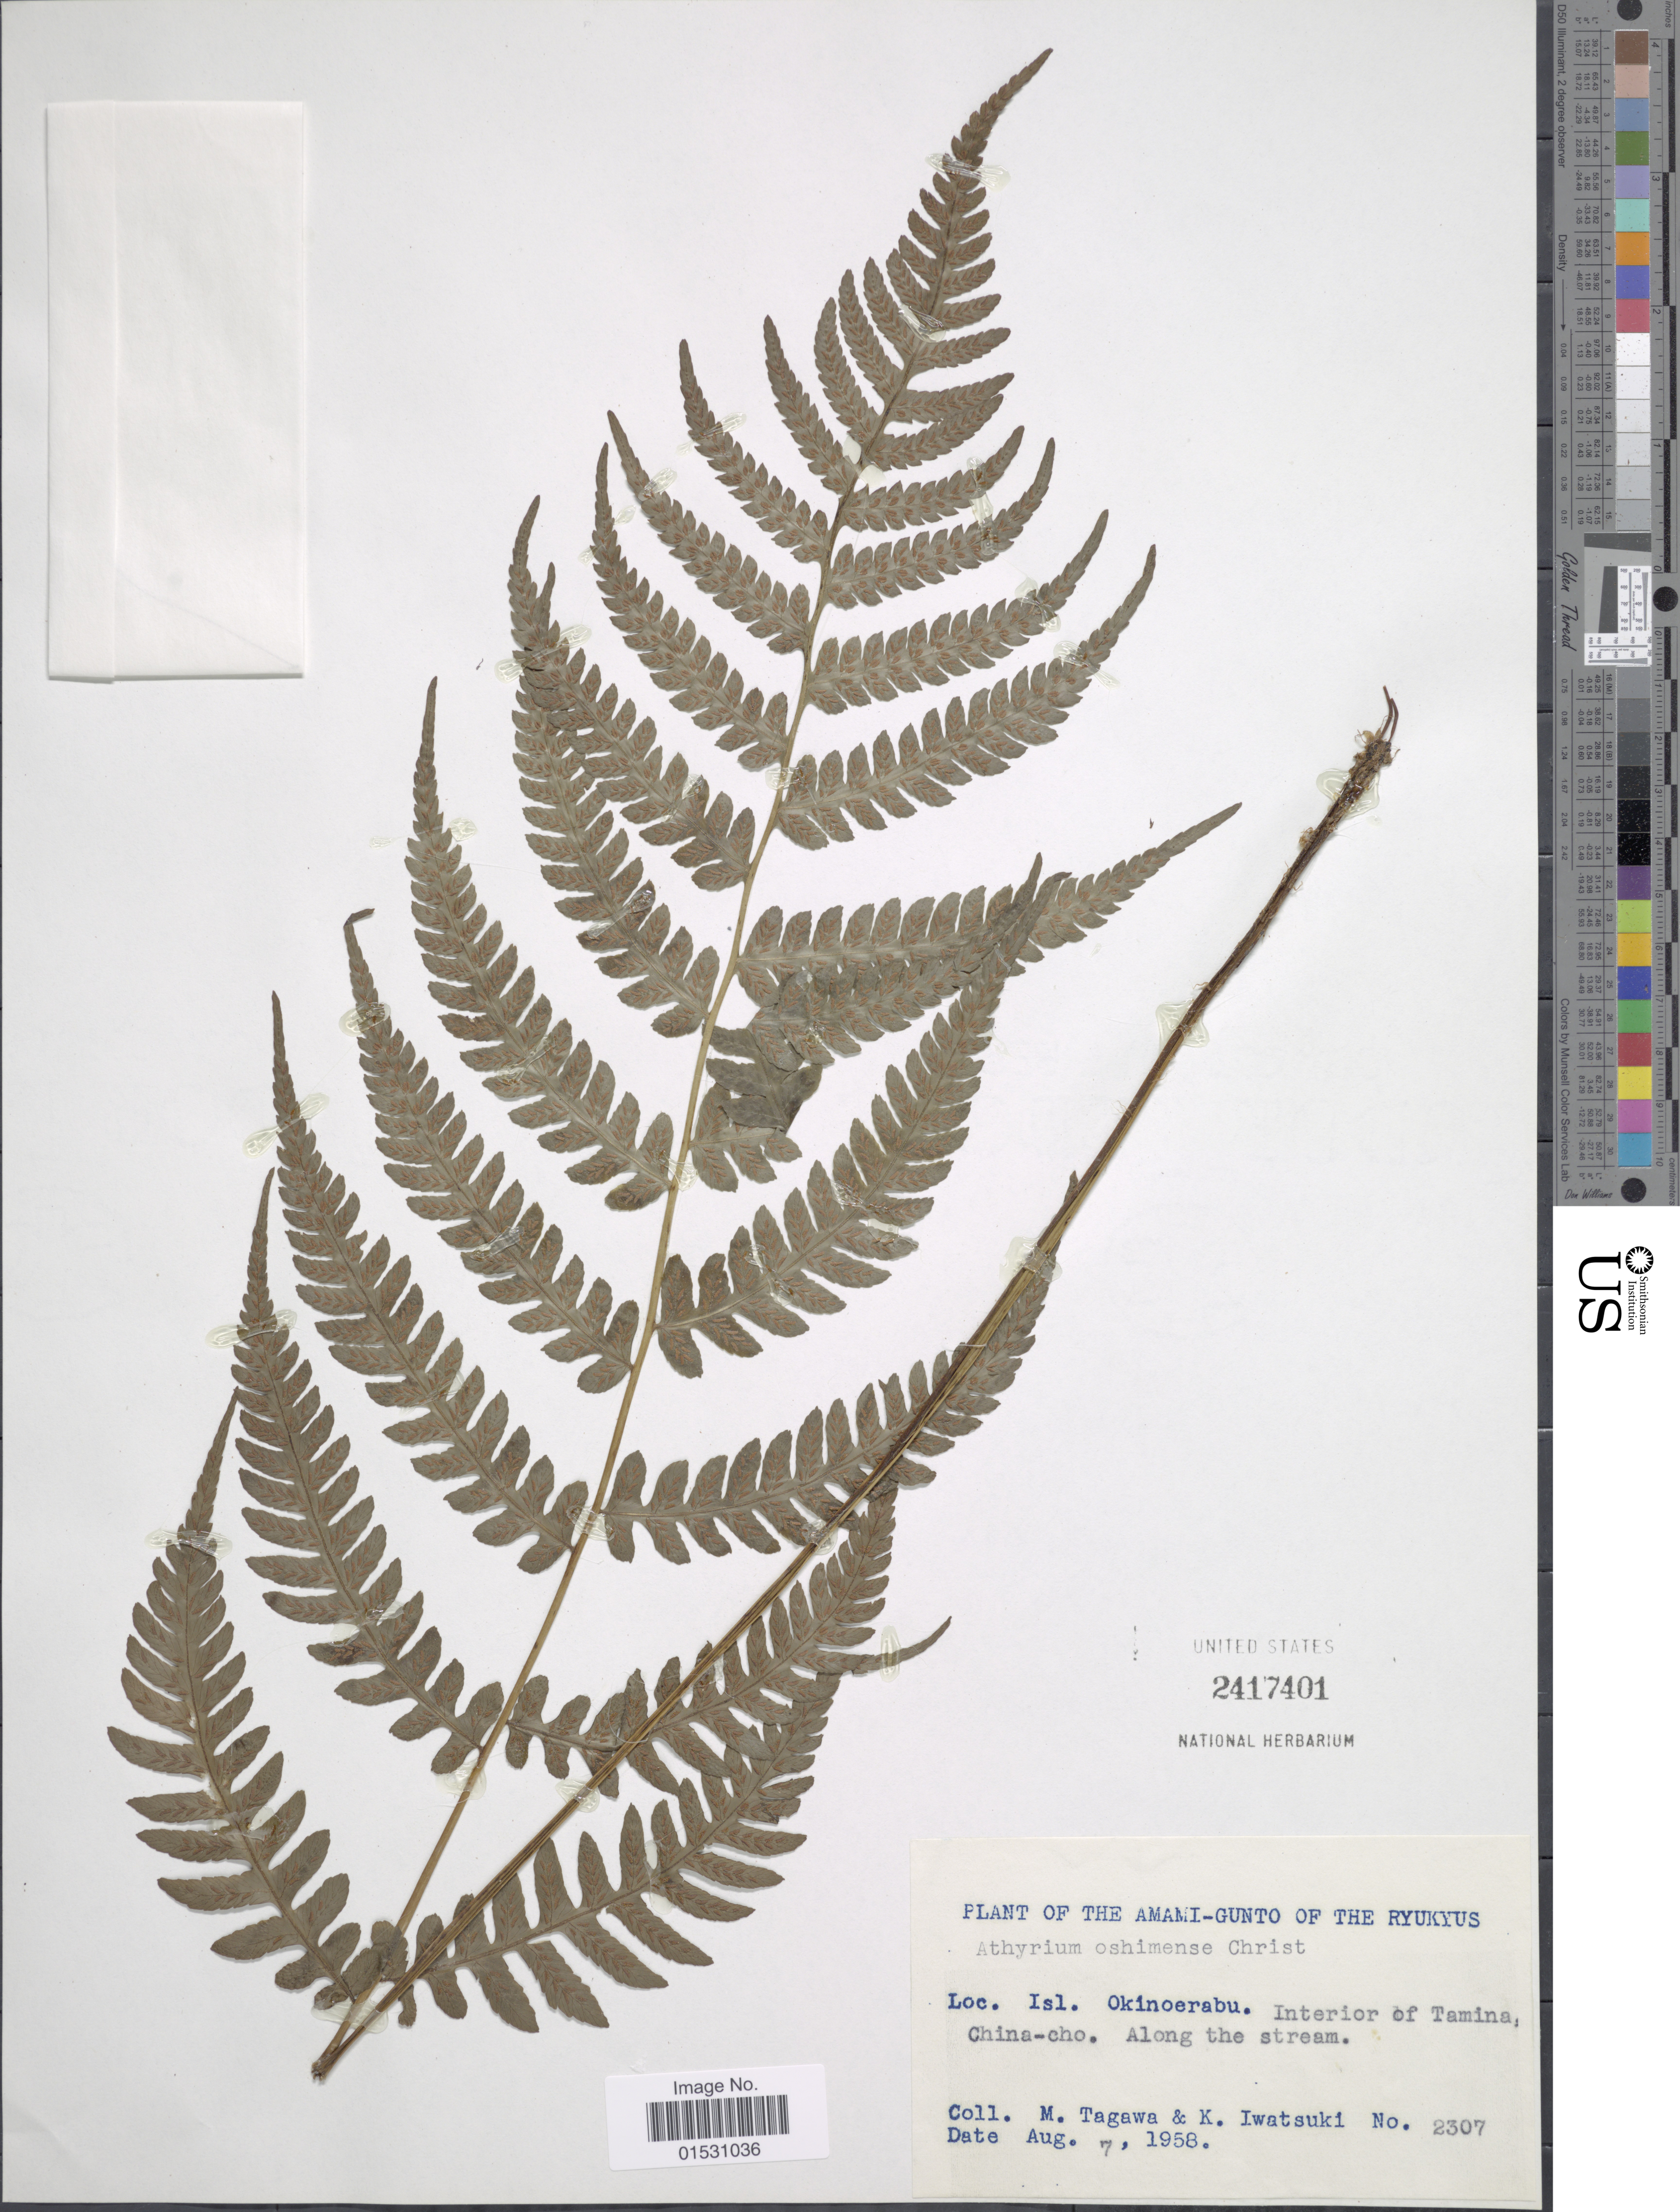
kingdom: Plantae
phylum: Tracheophyta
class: Polypodiopsida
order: Polypodiales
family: Athyriaceae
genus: Athyrium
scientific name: Athyrium oshimense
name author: Christ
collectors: M. Tagawa & K. Iwatsuki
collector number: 2307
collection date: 1958-08-07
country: Japan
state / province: Okinawa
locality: The Amami-Gunto of the Ryukyus. Isl. Okinoerabu. Interior of Tamina, China-cho. Along the stream.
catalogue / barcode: US 2417401